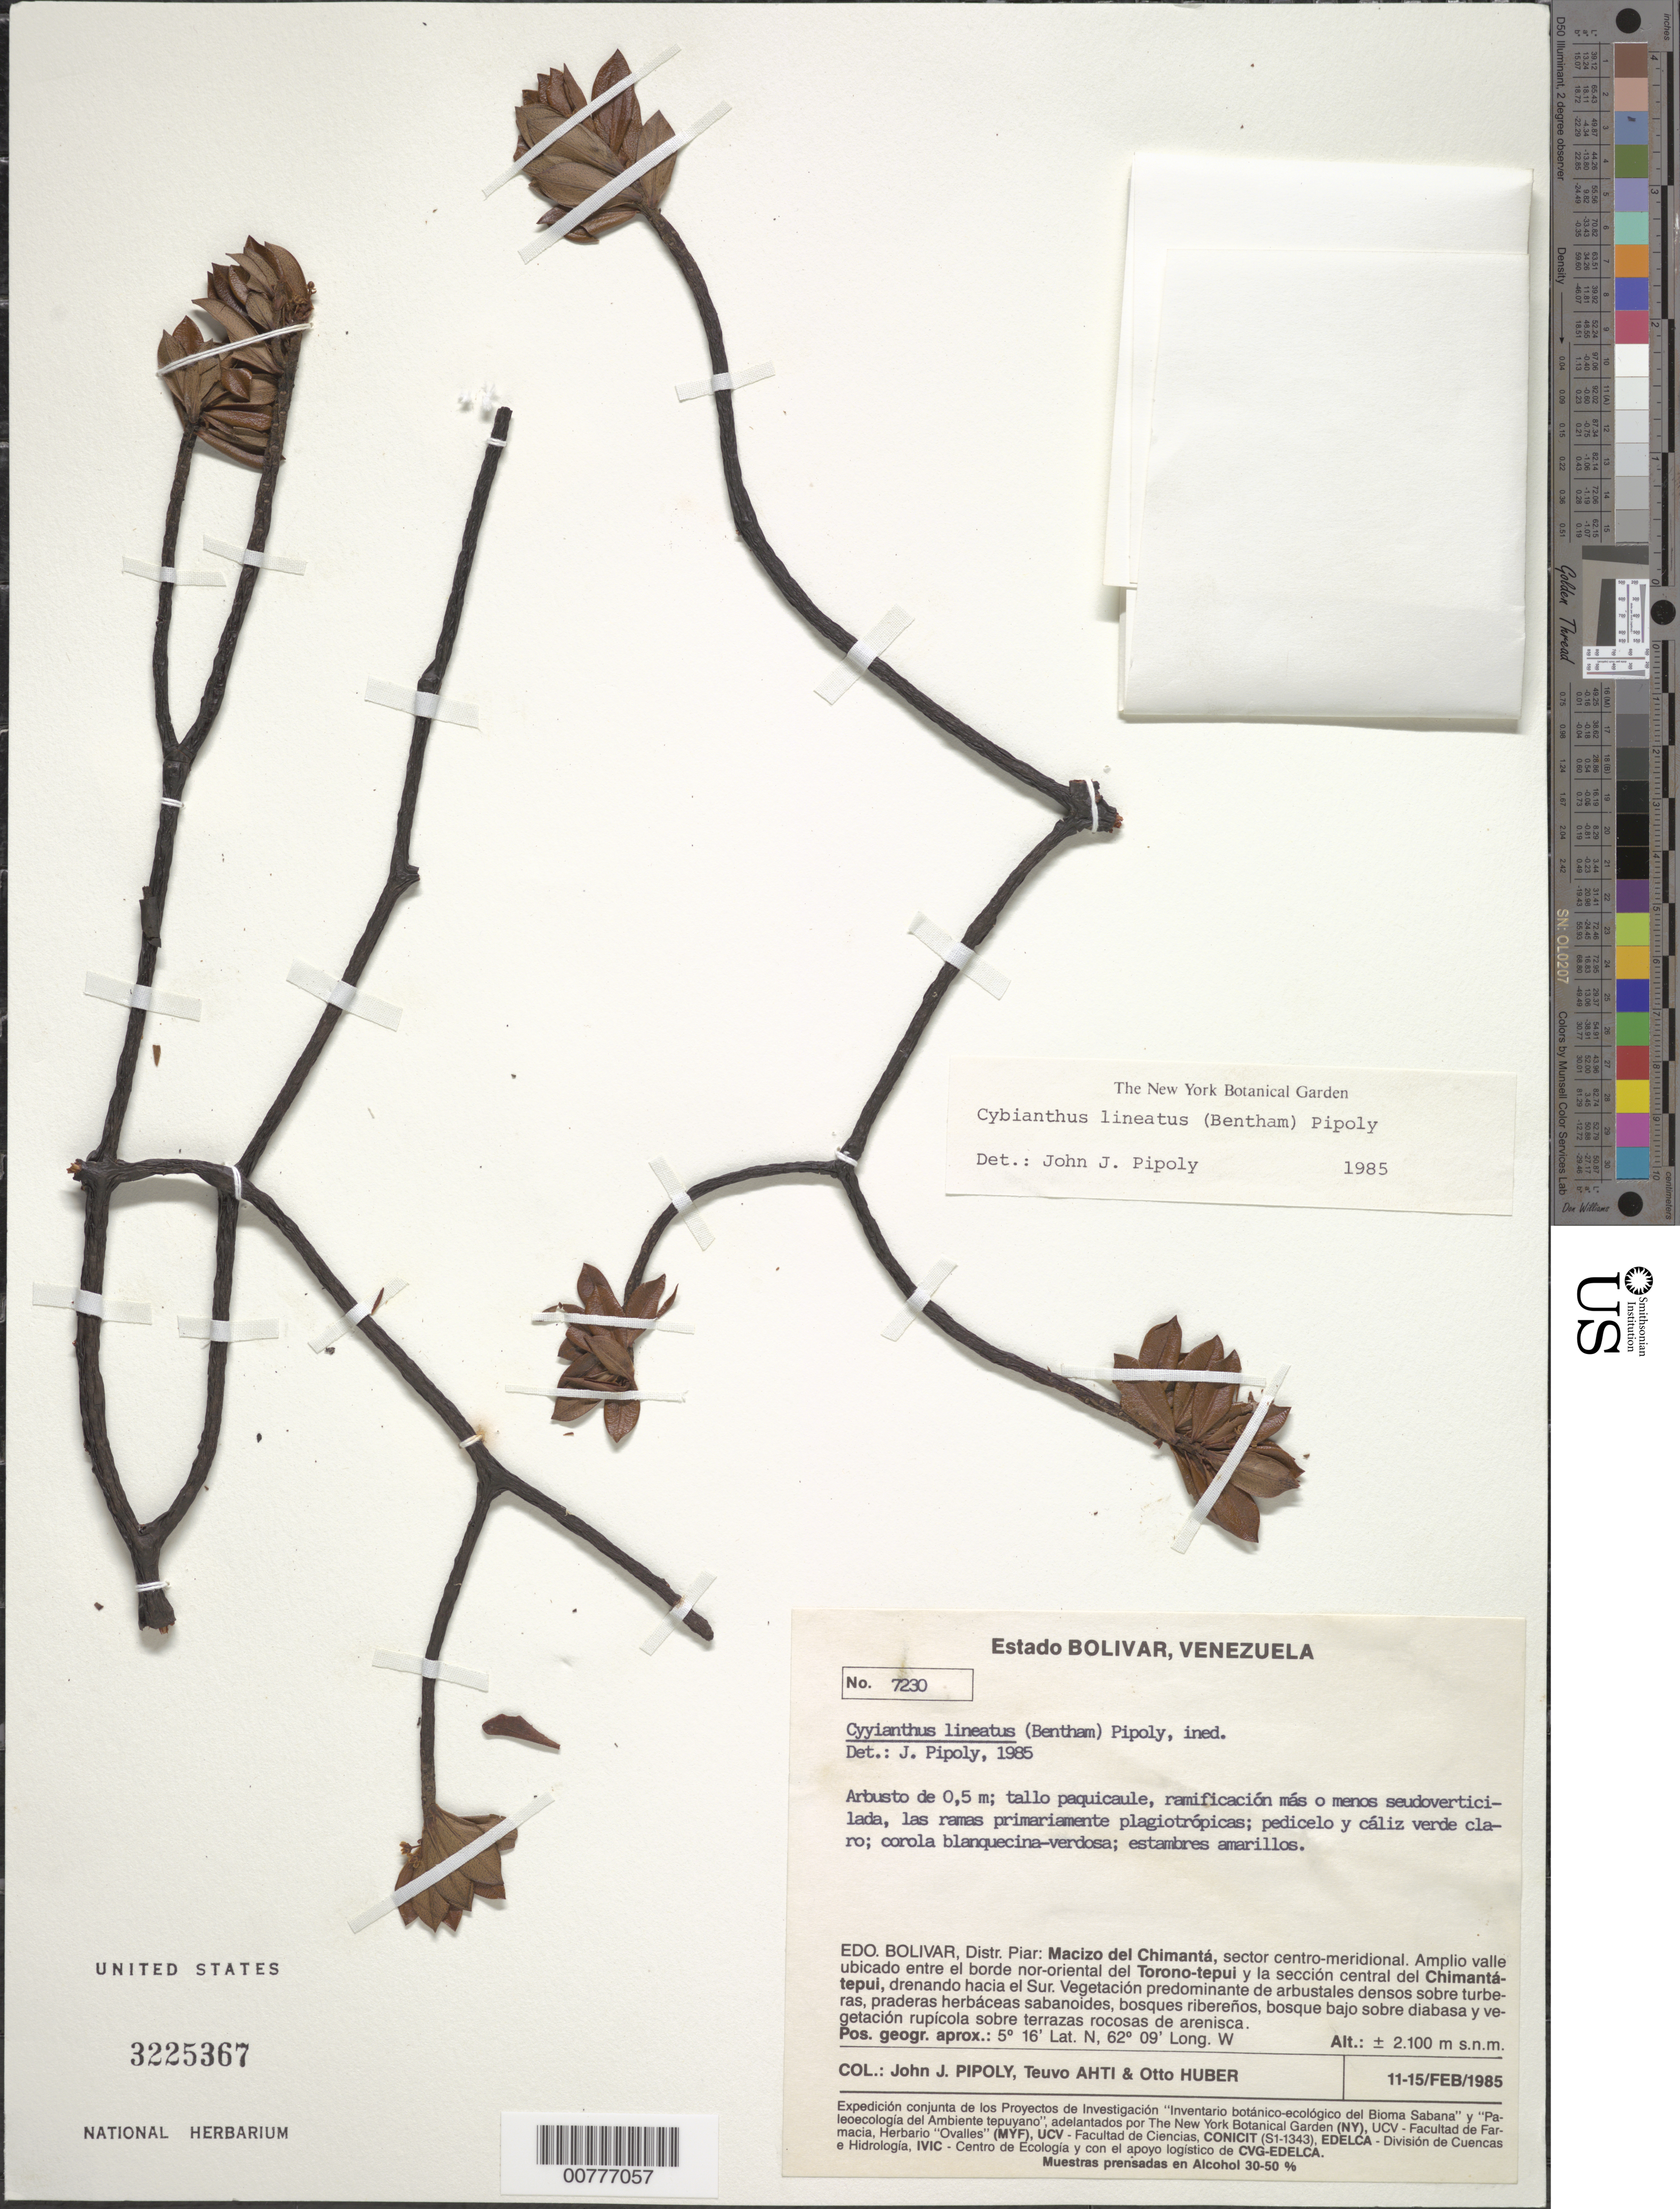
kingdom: Plantae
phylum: Tracheophyta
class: Magnoliopsida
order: Ericales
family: Primulaceae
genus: Cybianthus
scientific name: Cybianthus lineatus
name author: (Benth.) Pipoly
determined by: Pipoly, J. J., III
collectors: J. J. Pipoly, T. T. Ahti & O. Huber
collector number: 7230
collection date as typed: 11-Feb-85 to 15-Feb-85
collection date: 1985-02-11/1985-02-15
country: Venezuela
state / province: Bolívar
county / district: Piar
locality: Macizo del Chimantá, borde del Torono-tepuí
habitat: Arbustales densos sobre turberas, praderas herbaceas sabanoides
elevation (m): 2100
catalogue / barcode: US 3225367